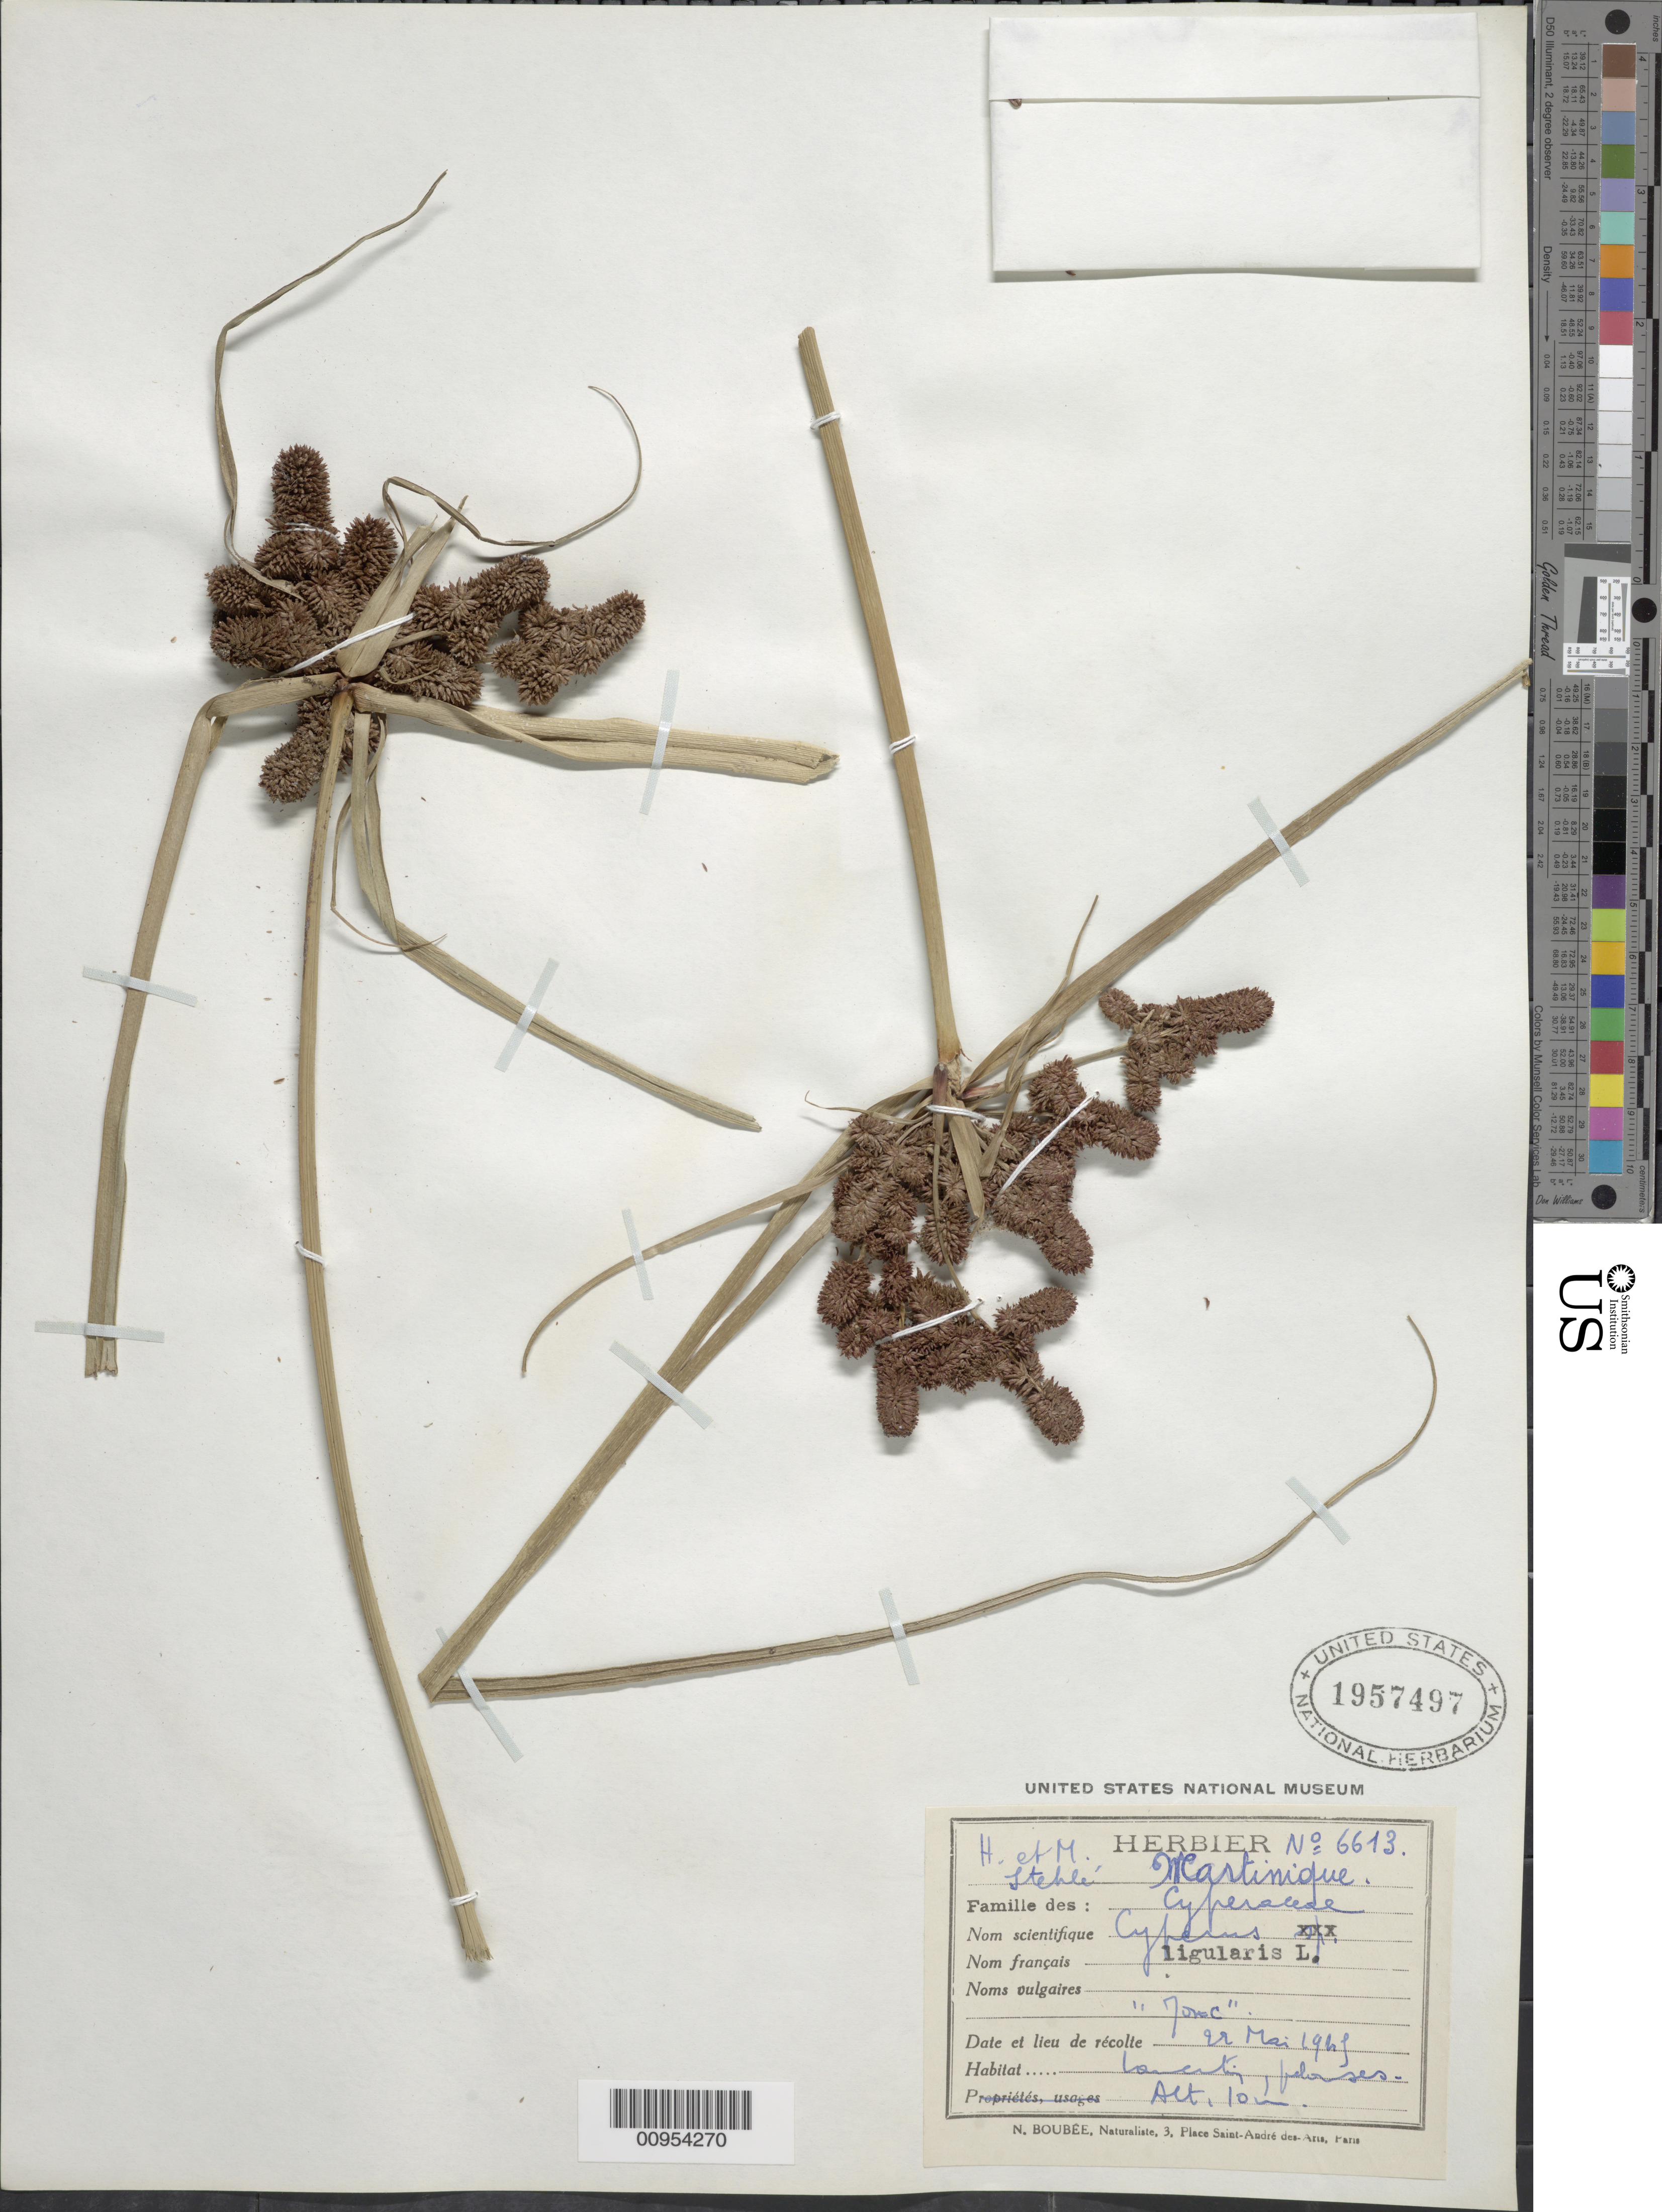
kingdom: Plantae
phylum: Tracheophyta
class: Liliopsida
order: Poales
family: Cyperaceae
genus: Cyperus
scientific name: Cyperus ligularis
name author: L.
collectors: H. Stehlé & M. Stehlé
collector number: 6613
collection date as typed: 22 May 1949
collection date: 1949-05-22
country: Martinique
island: Martinique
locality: Laventin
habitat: Pelouses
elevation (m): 10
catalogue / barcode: US 1957497